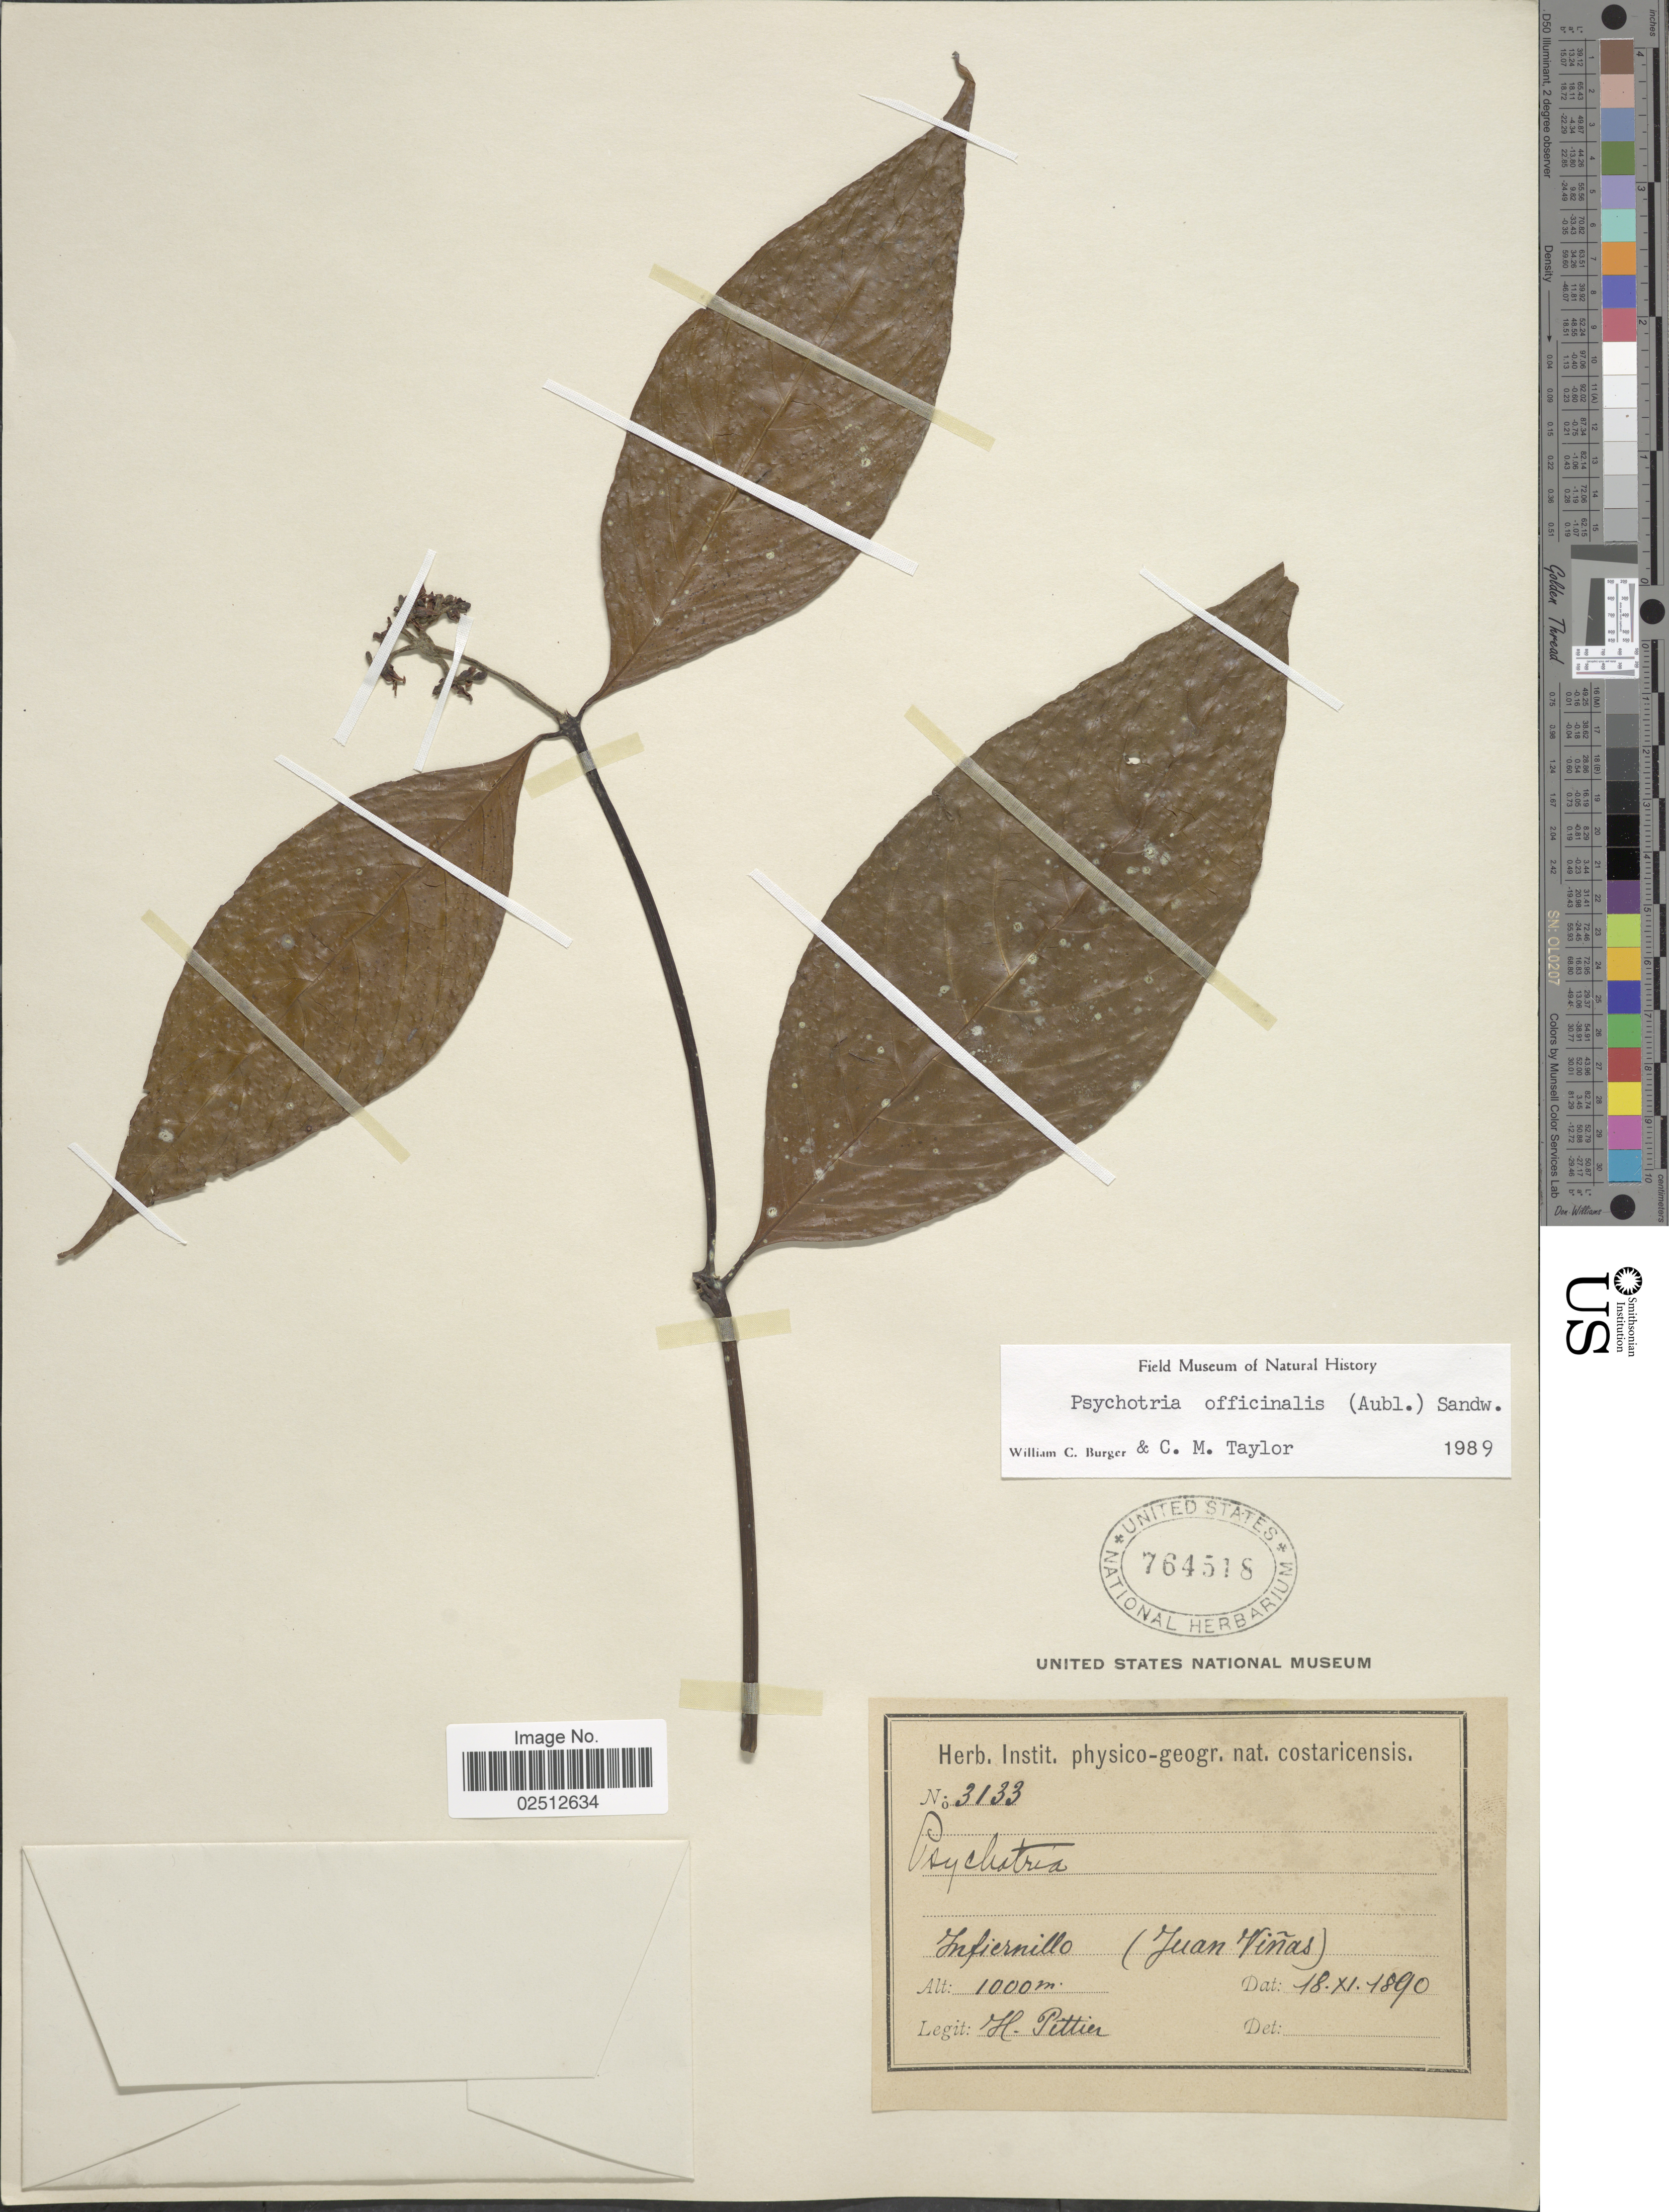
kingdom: Plantae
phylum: Tracheophyta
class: Magnoliopsida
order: Gentianales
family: Rubiaceae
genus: Psychotria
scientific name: Psychotria officinalis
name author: (Aubl.) Raeusch.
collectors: H. F. Pittier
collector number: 3133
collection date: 1890-11-18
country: Costa Rica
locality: Infiernillo (Juan Vinas)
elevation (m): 1000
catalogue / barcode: US 764518